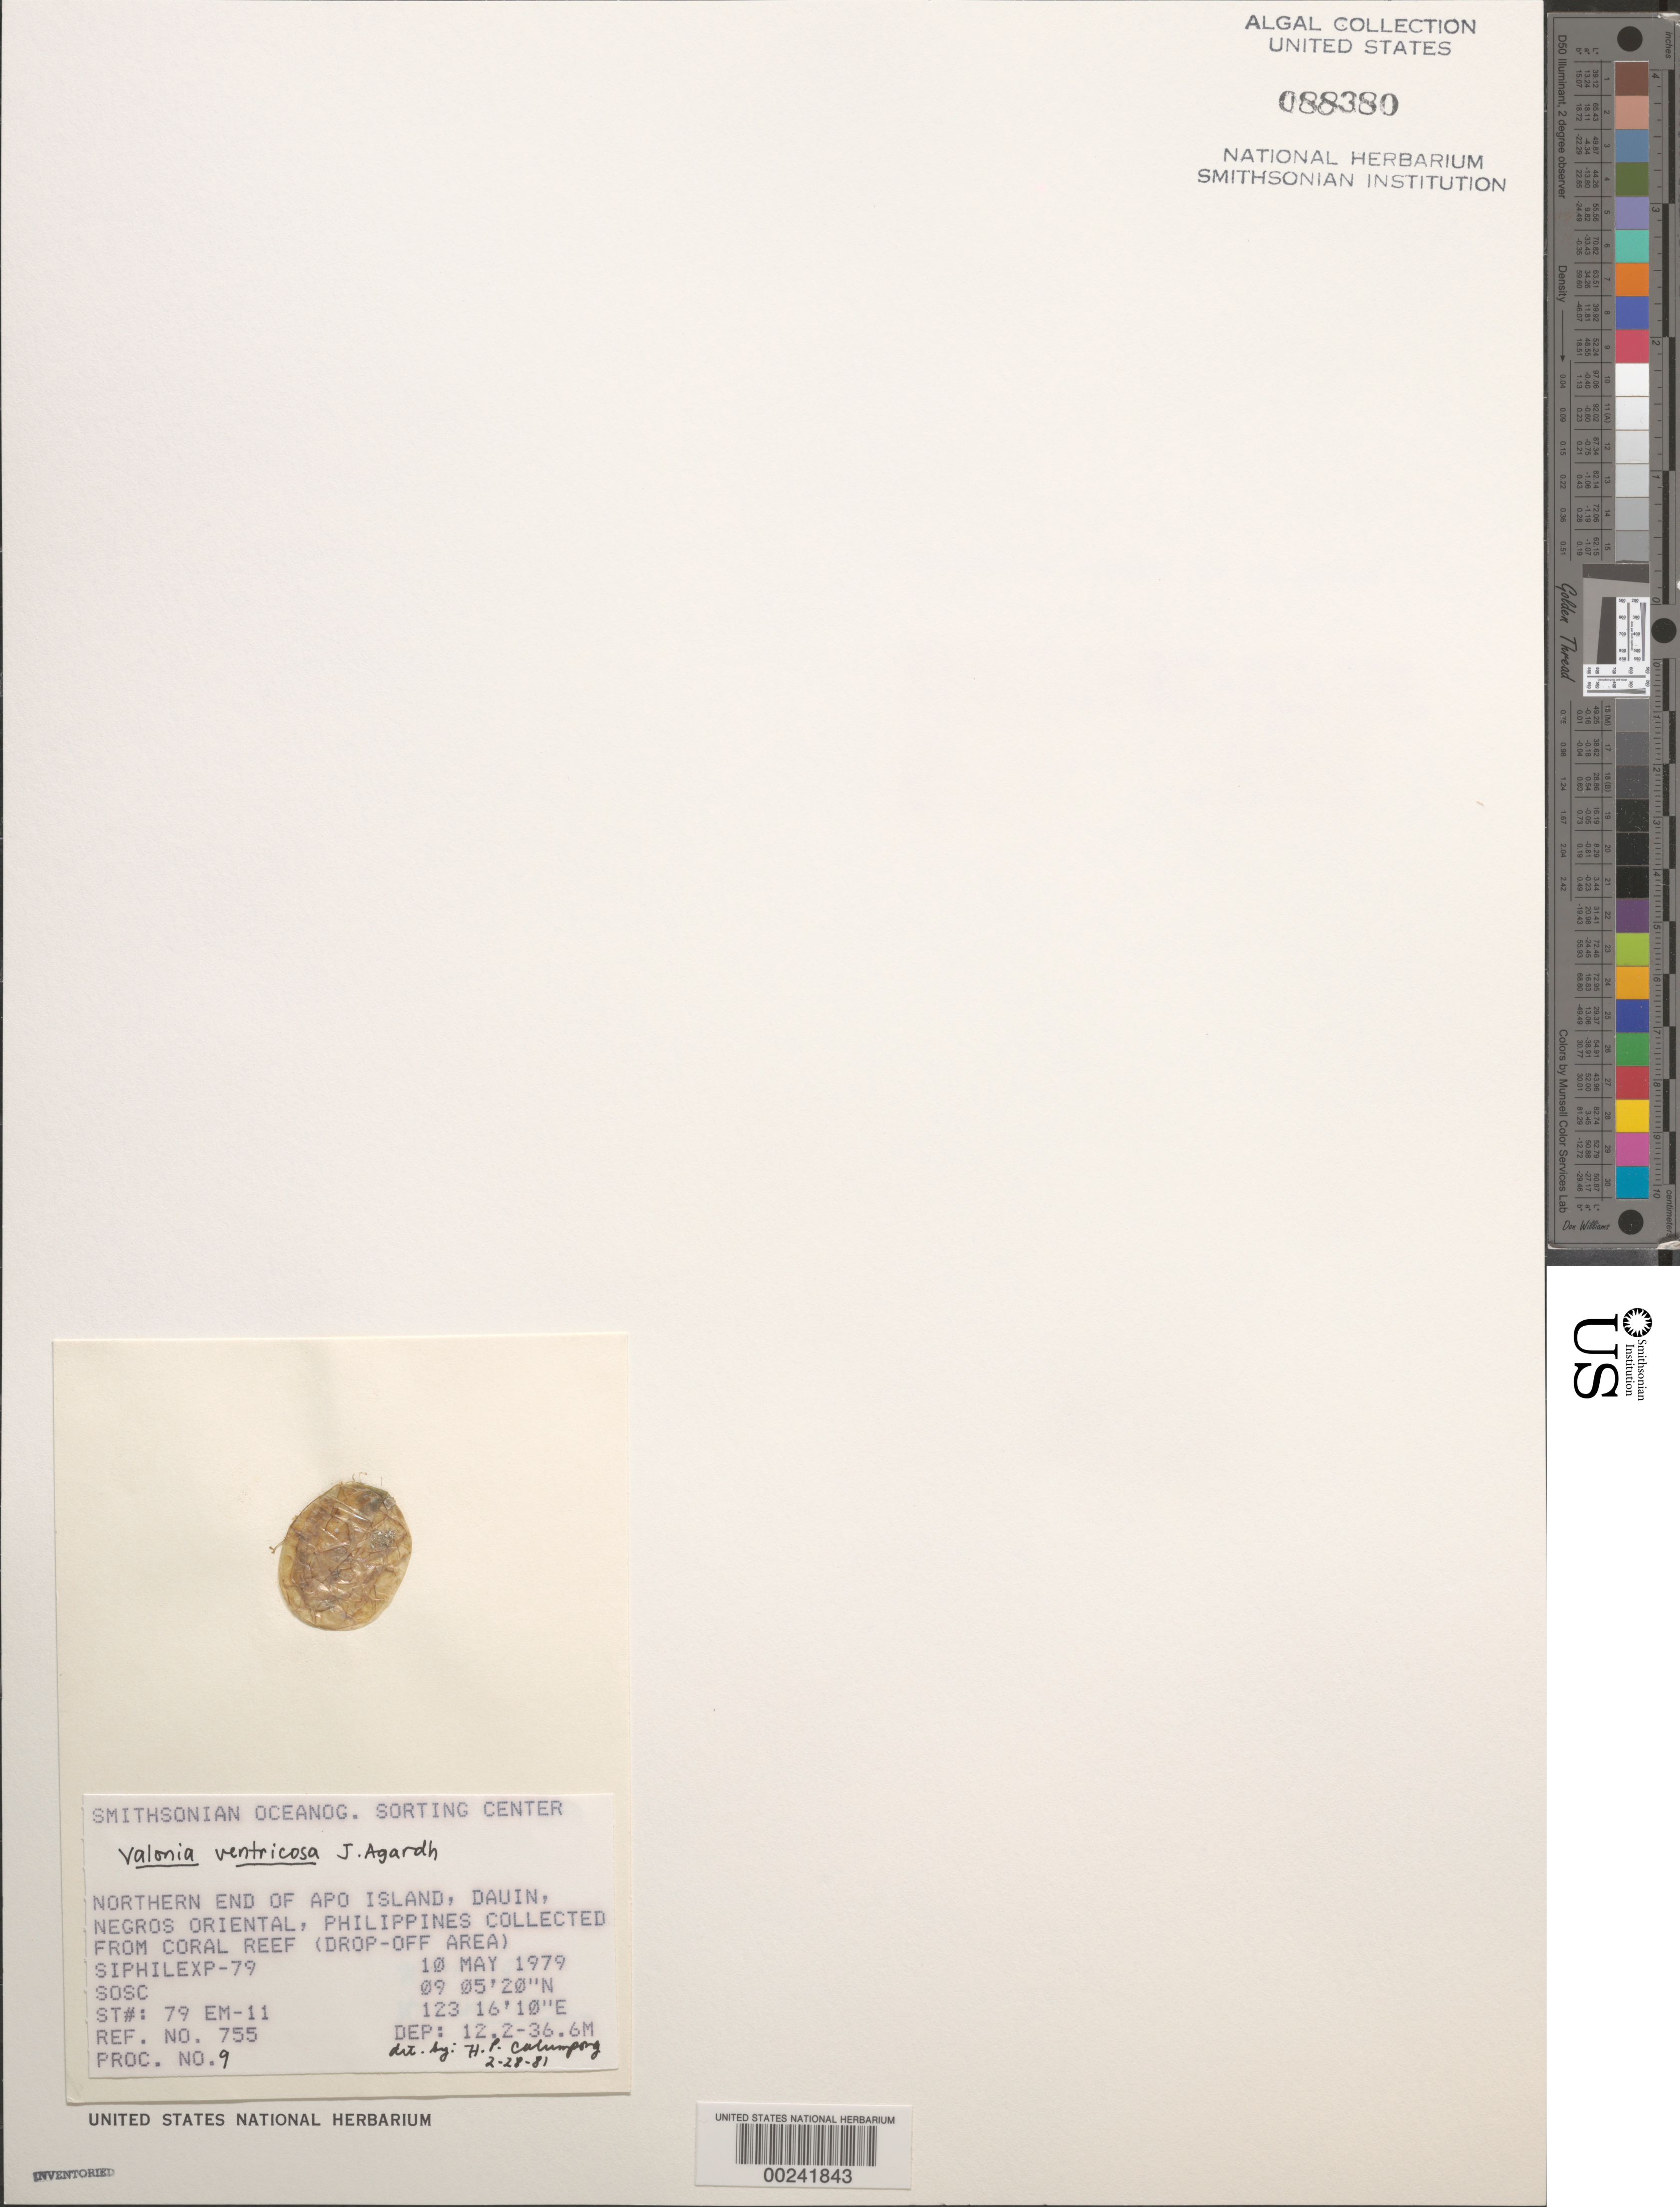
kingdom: Plantae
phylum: Chlorophyta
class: Ulvophyceae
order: Siphonocladales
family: Valoniaceae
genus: Valonia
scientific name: Valonia ventricosa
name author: J. Agardh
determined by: Calumpong, H. P.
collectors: SOSC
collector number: Station 79 Em-11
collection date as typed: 10 May 1979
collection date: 1979-05-10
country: Philippines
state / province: Central Visayas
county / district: Negros Oriental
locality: Apo island, dauin, negros oriental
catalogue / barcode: US 88380